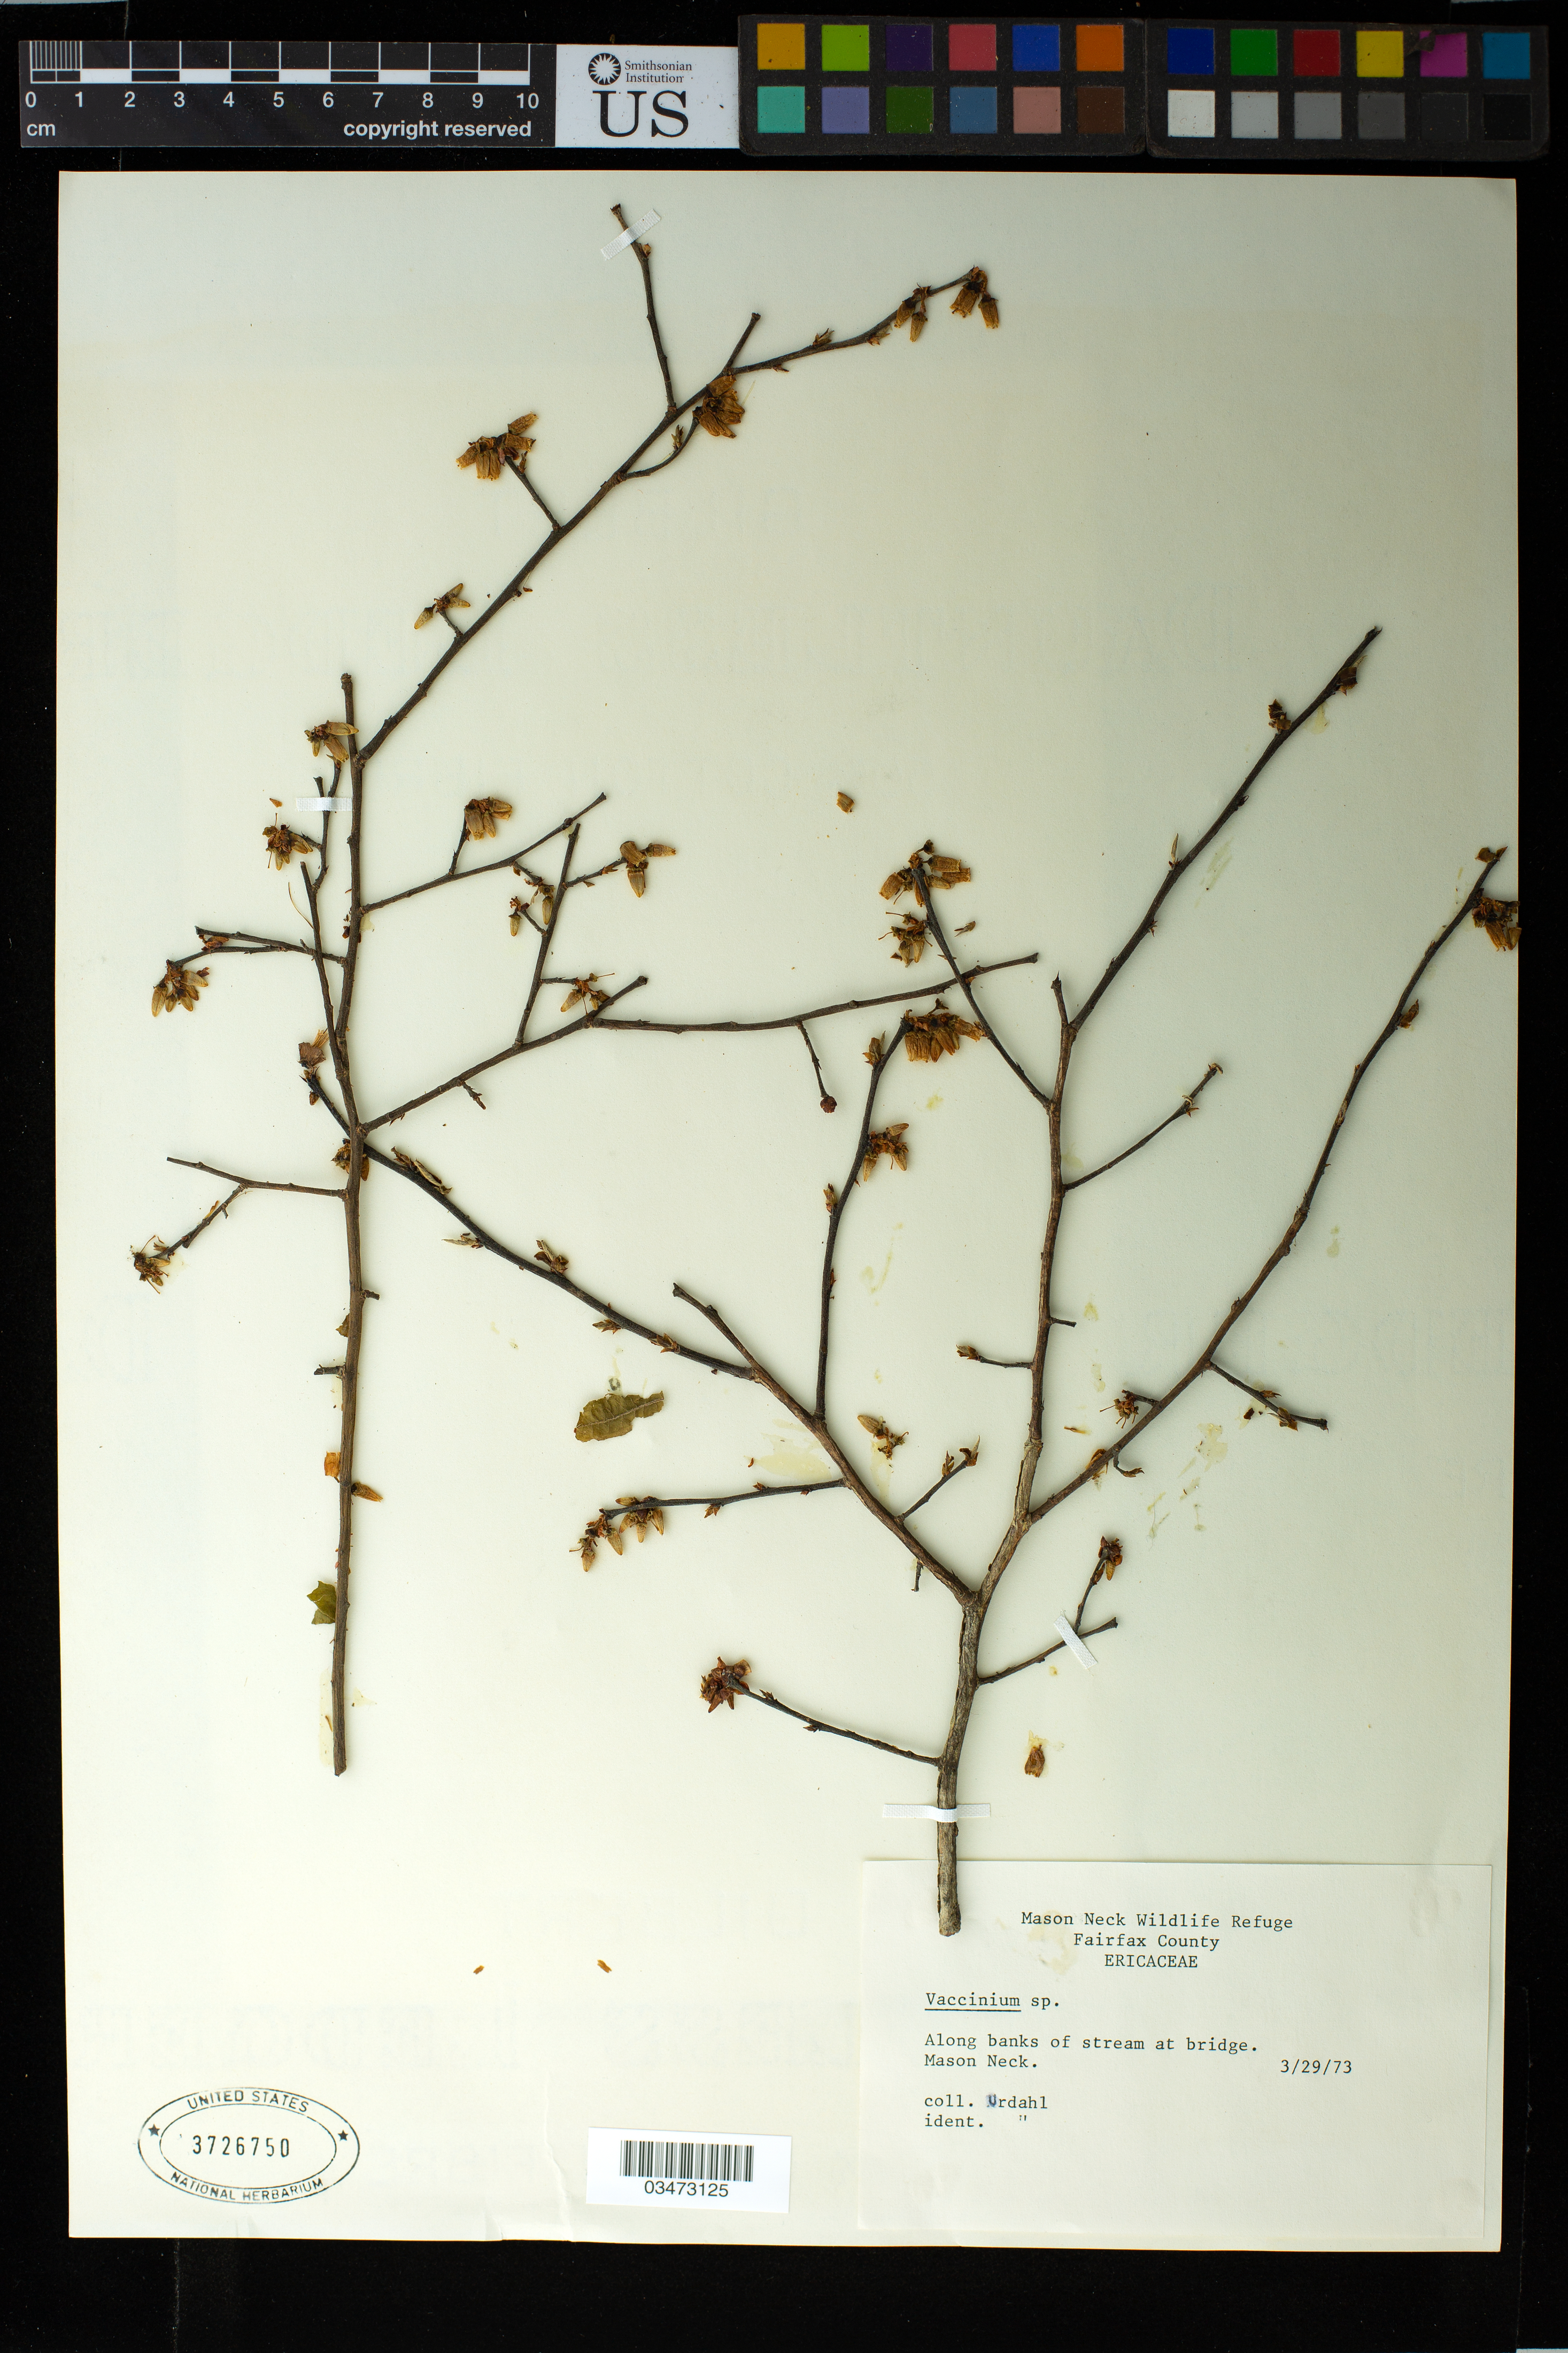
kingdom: Plantae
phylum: Tracheophyta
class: Magnoliopsida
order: Ericales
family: Ericaceae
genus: Vaccinium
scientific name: Vaccinium sp.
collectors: E. Erdahl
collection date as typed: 29 Mar 1973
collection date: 1973-03-29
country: United States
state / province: Virginia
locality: Along banks of stream at bridge. Mason Neck.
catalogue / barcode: US 3726750